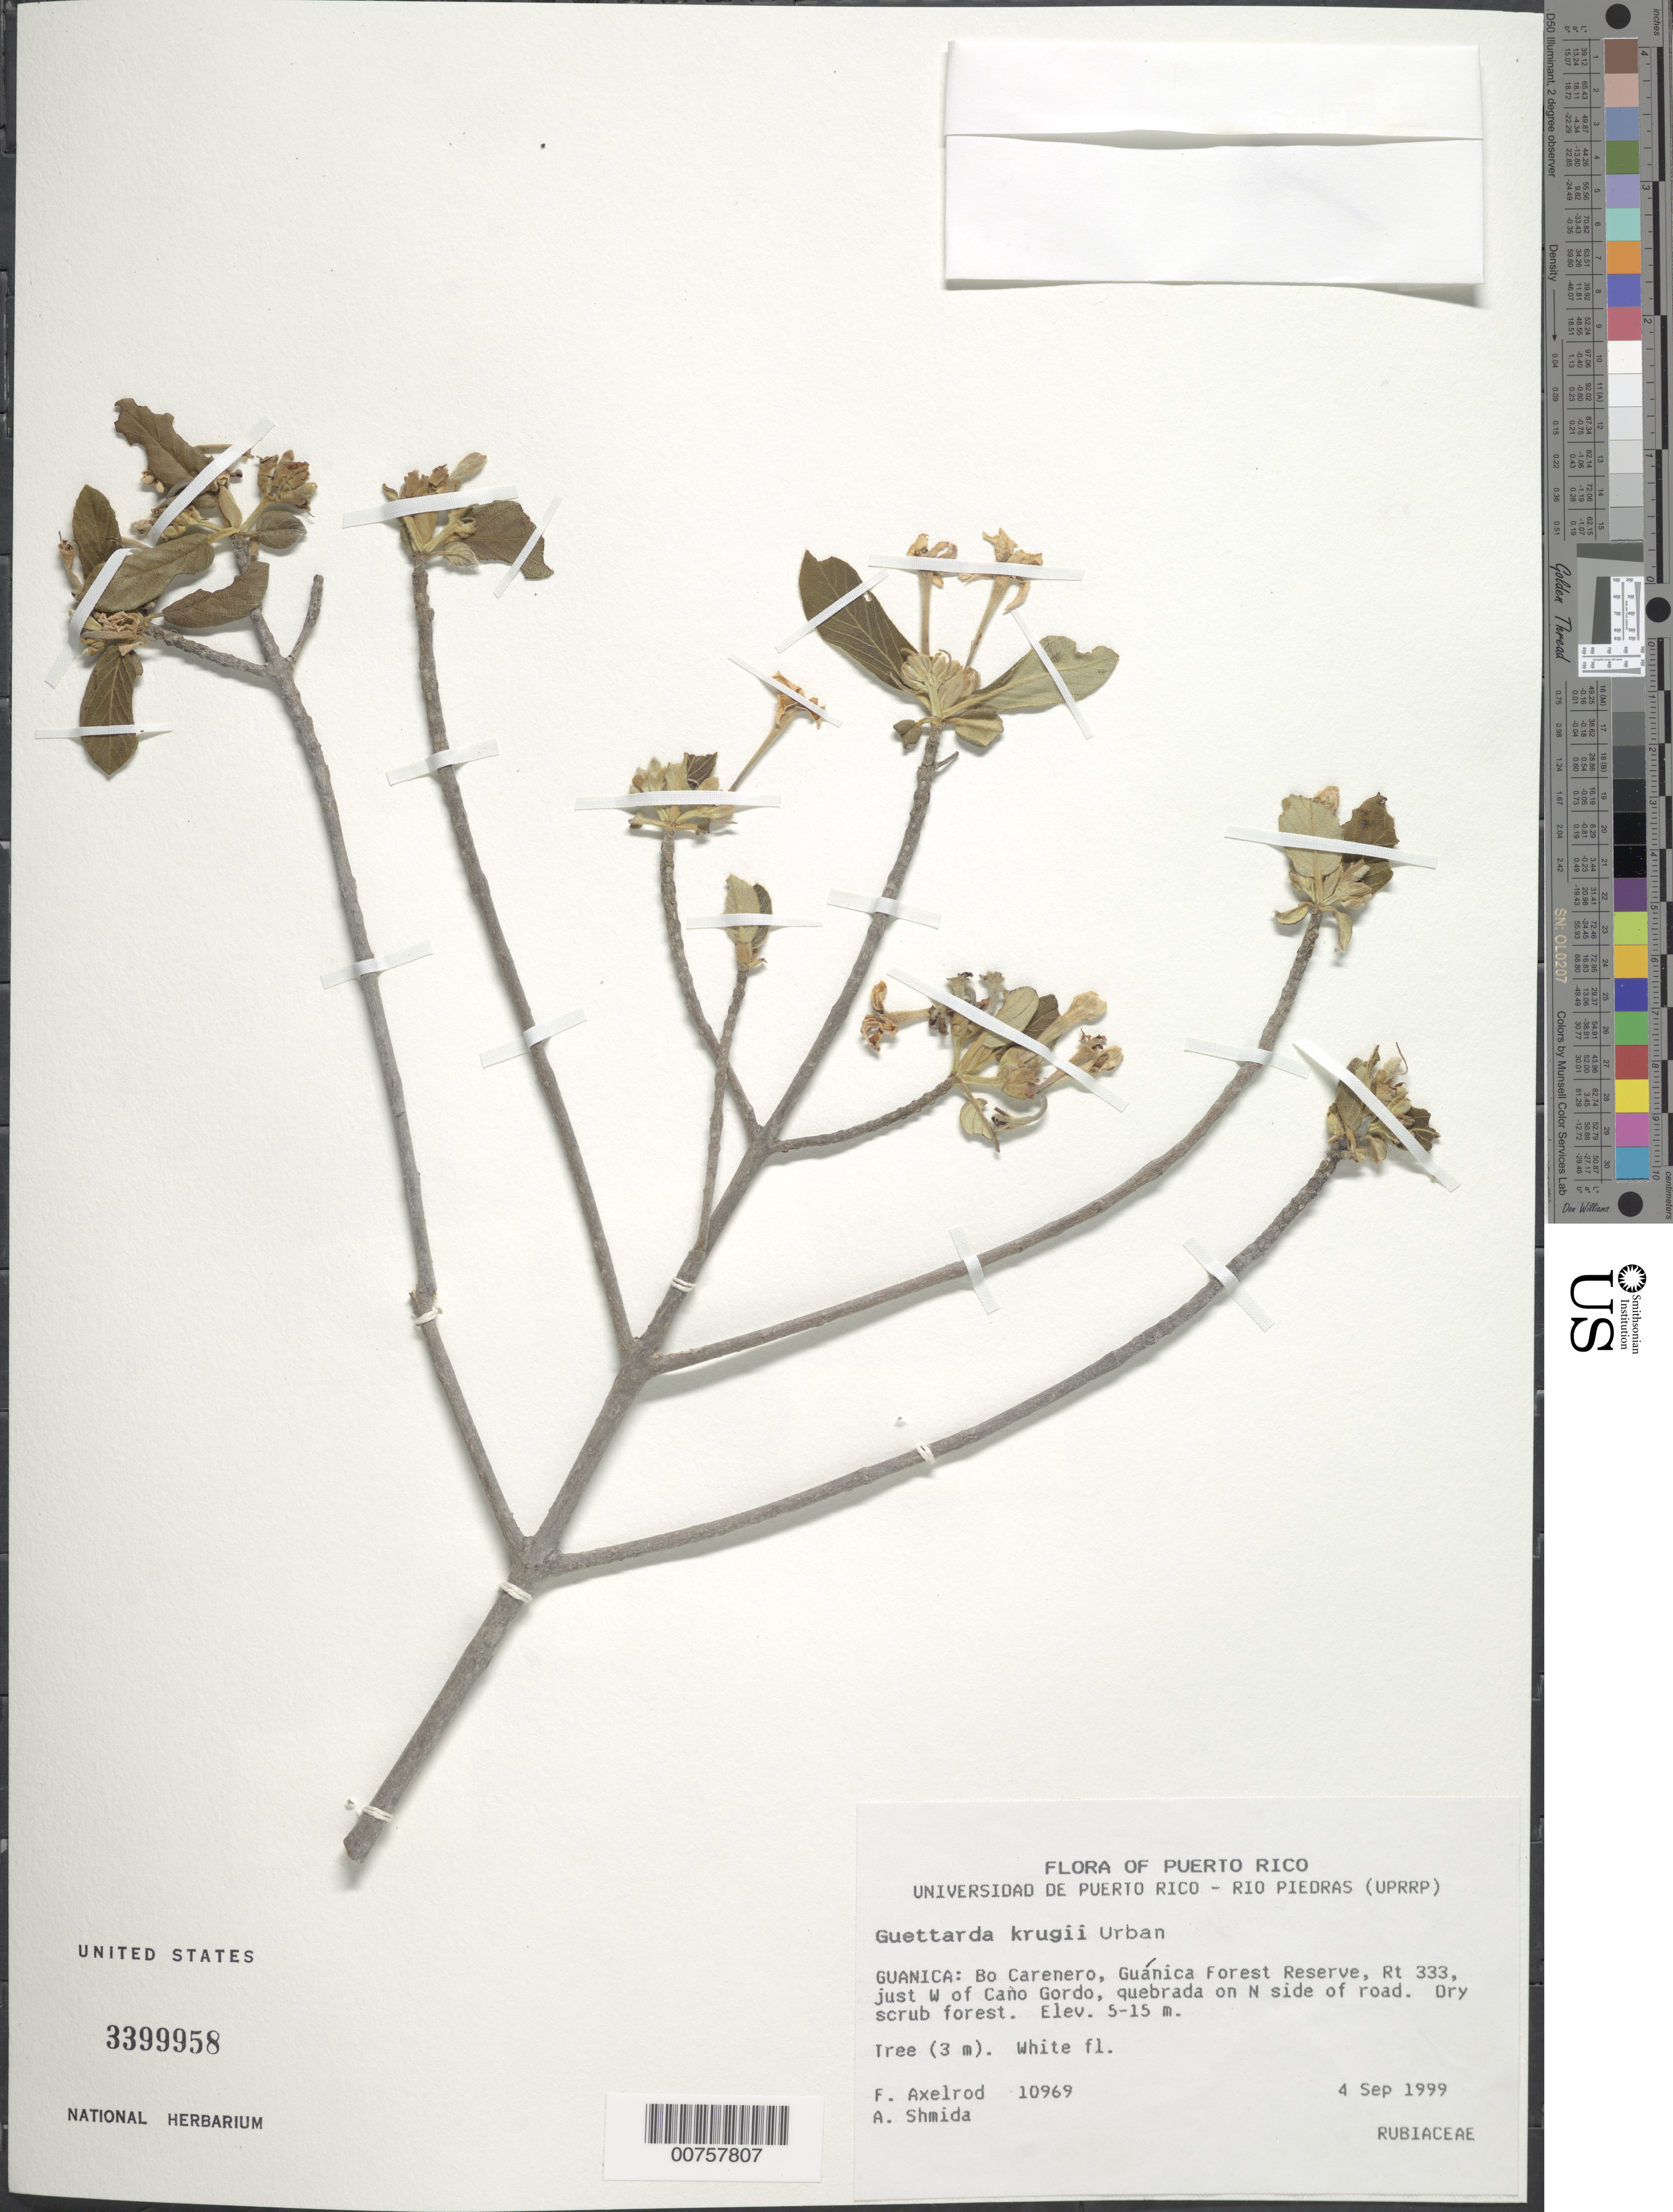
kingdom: Plantae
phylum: Tracheophyta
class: Magnoliopsida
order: Gentianales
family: Rubiaceae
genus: Guettarda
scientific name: Guettarda krugii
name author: Urb.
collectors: F. S. Axelrod & A. Shmida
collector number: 10969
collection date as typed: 04 Sep1999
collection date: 1999-09-04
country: Puerto Rico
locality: Guanica: Bo Carenero, Guánica Forest Reserve, Rt. 333, just W of Cano Gordo, quebrada on N side of road.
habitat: Dry scrub forest.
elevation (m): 5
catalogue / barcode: US 3399958